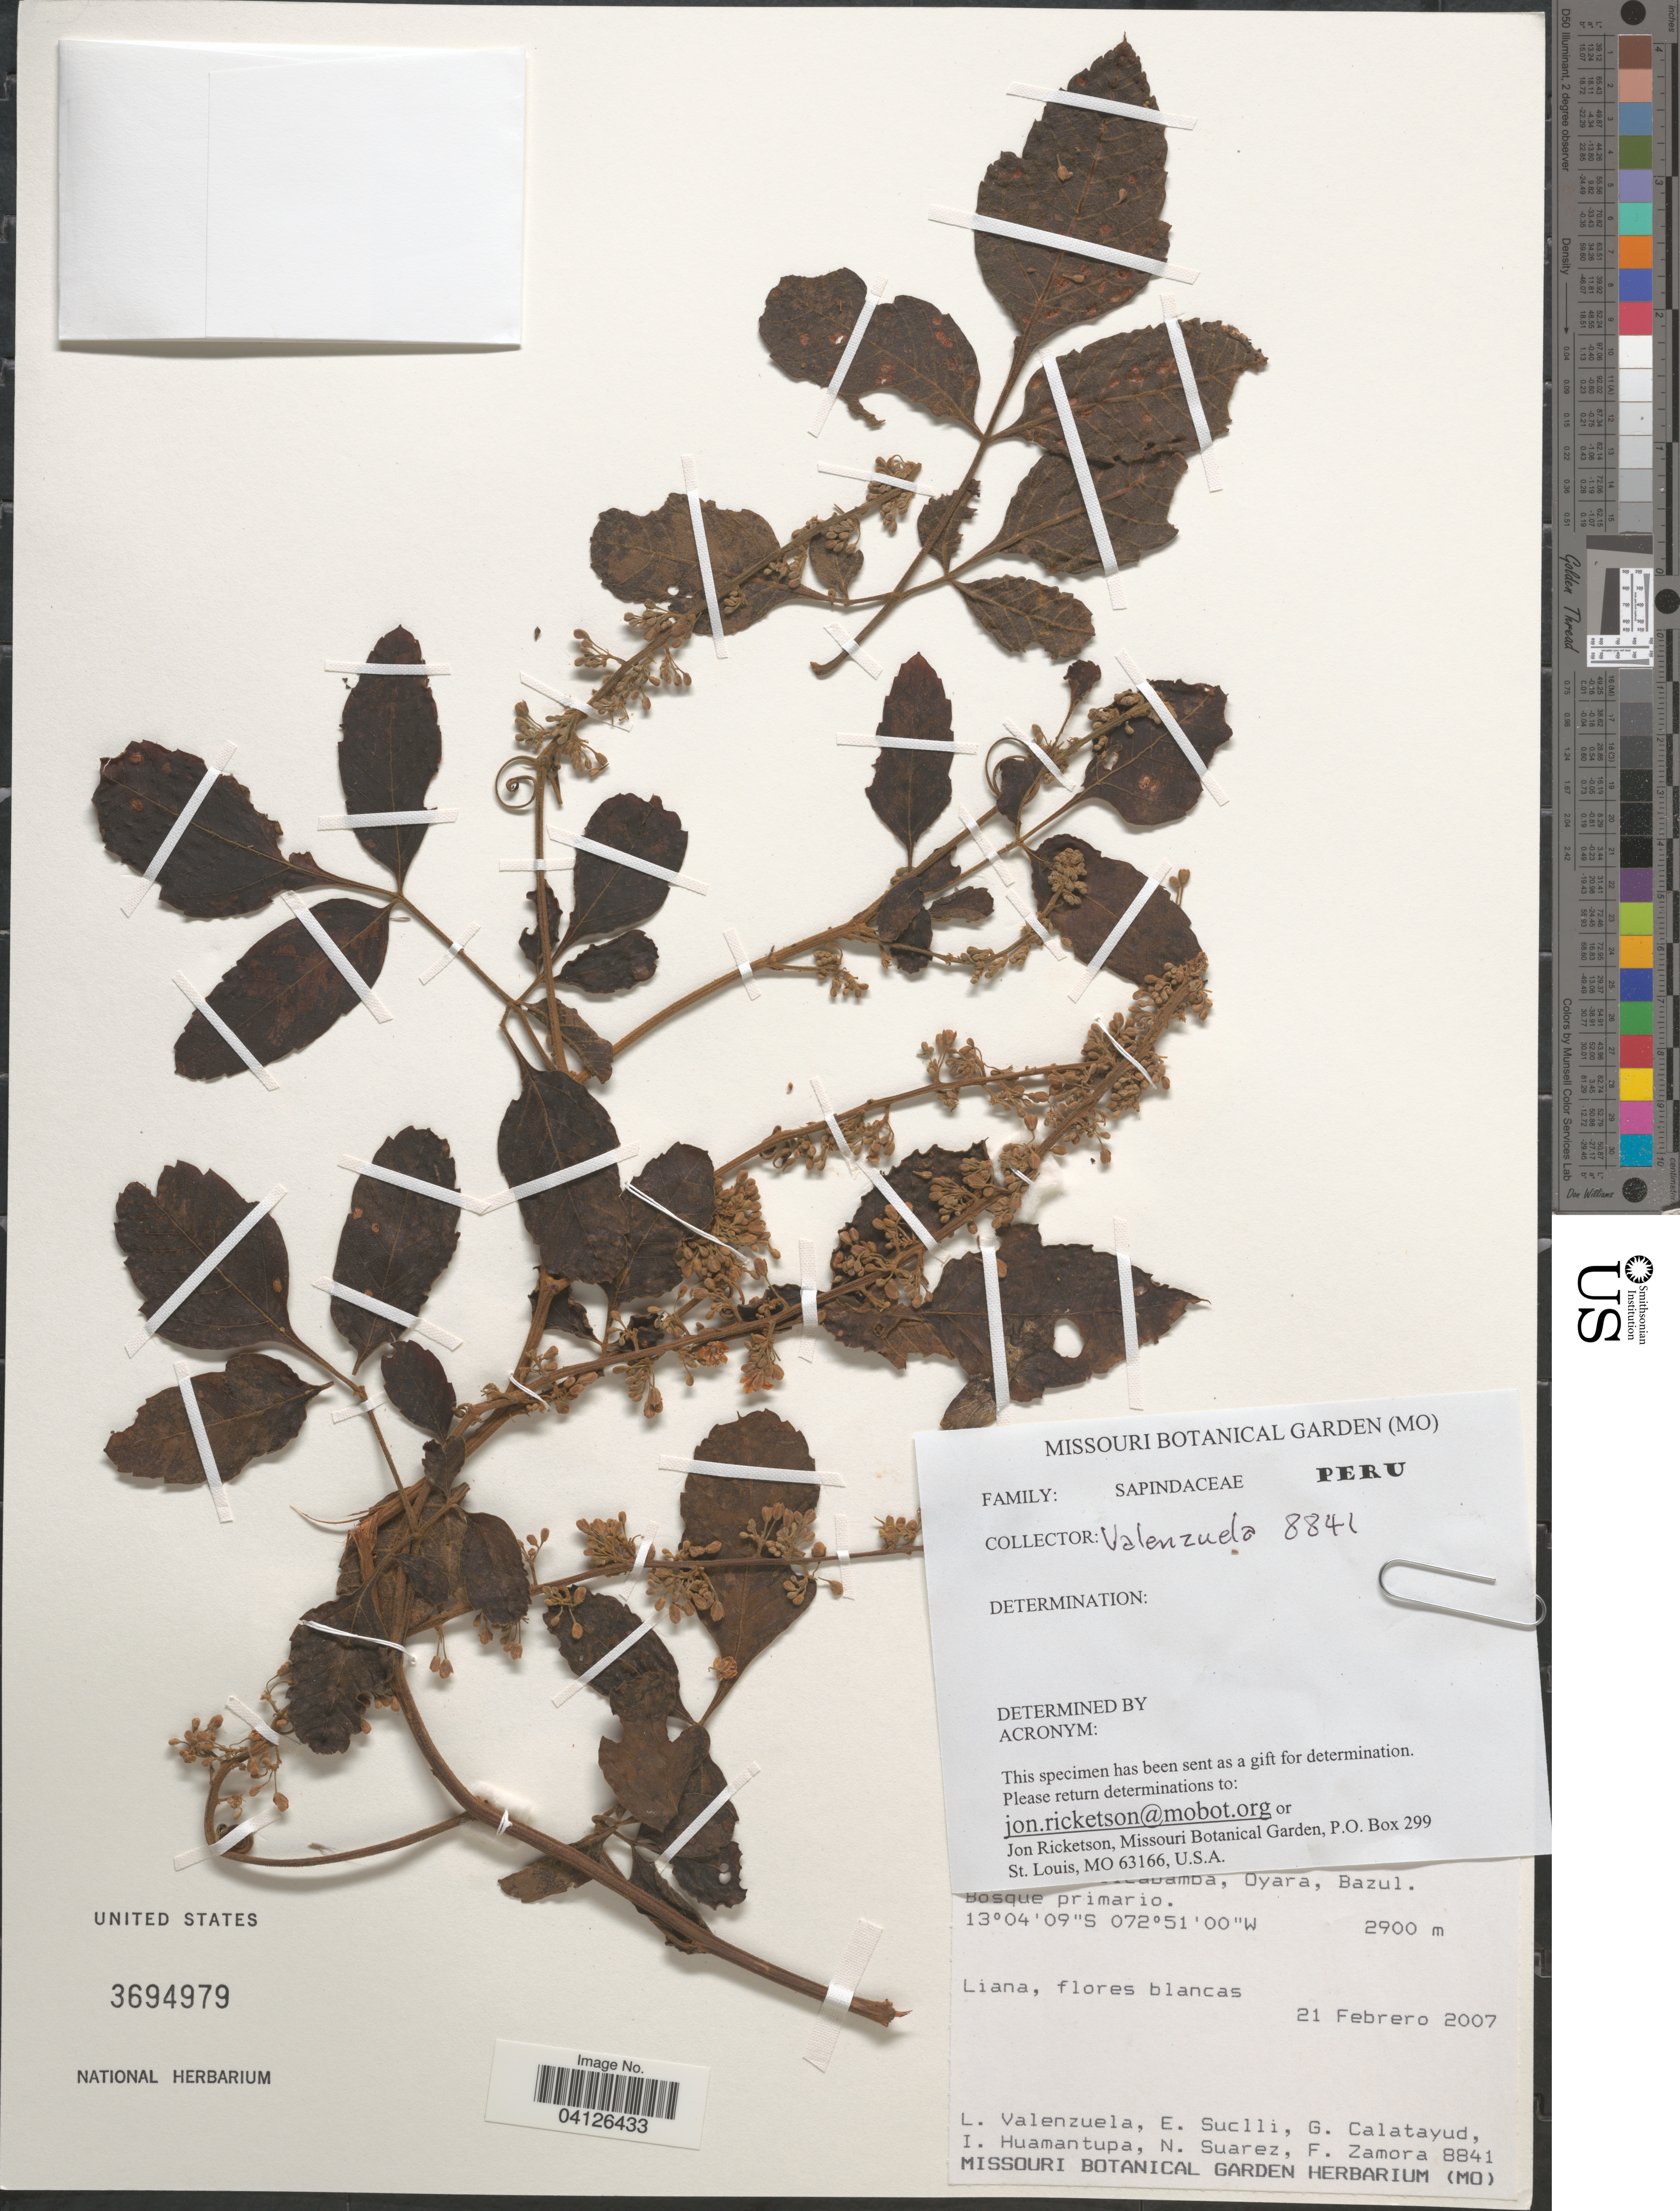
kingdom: Plantae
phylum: Tracheophyta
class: Magnoliopsida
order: Sapindales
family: Sapindaceae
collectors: L. Valenzuela, E. Suclli, G. Calatayud, I. Huamantupa & et al.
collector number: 8841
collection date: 2007-02-21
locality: [illegible text], Oyara, Bazul.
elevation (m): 2900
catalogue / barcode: US 3694979